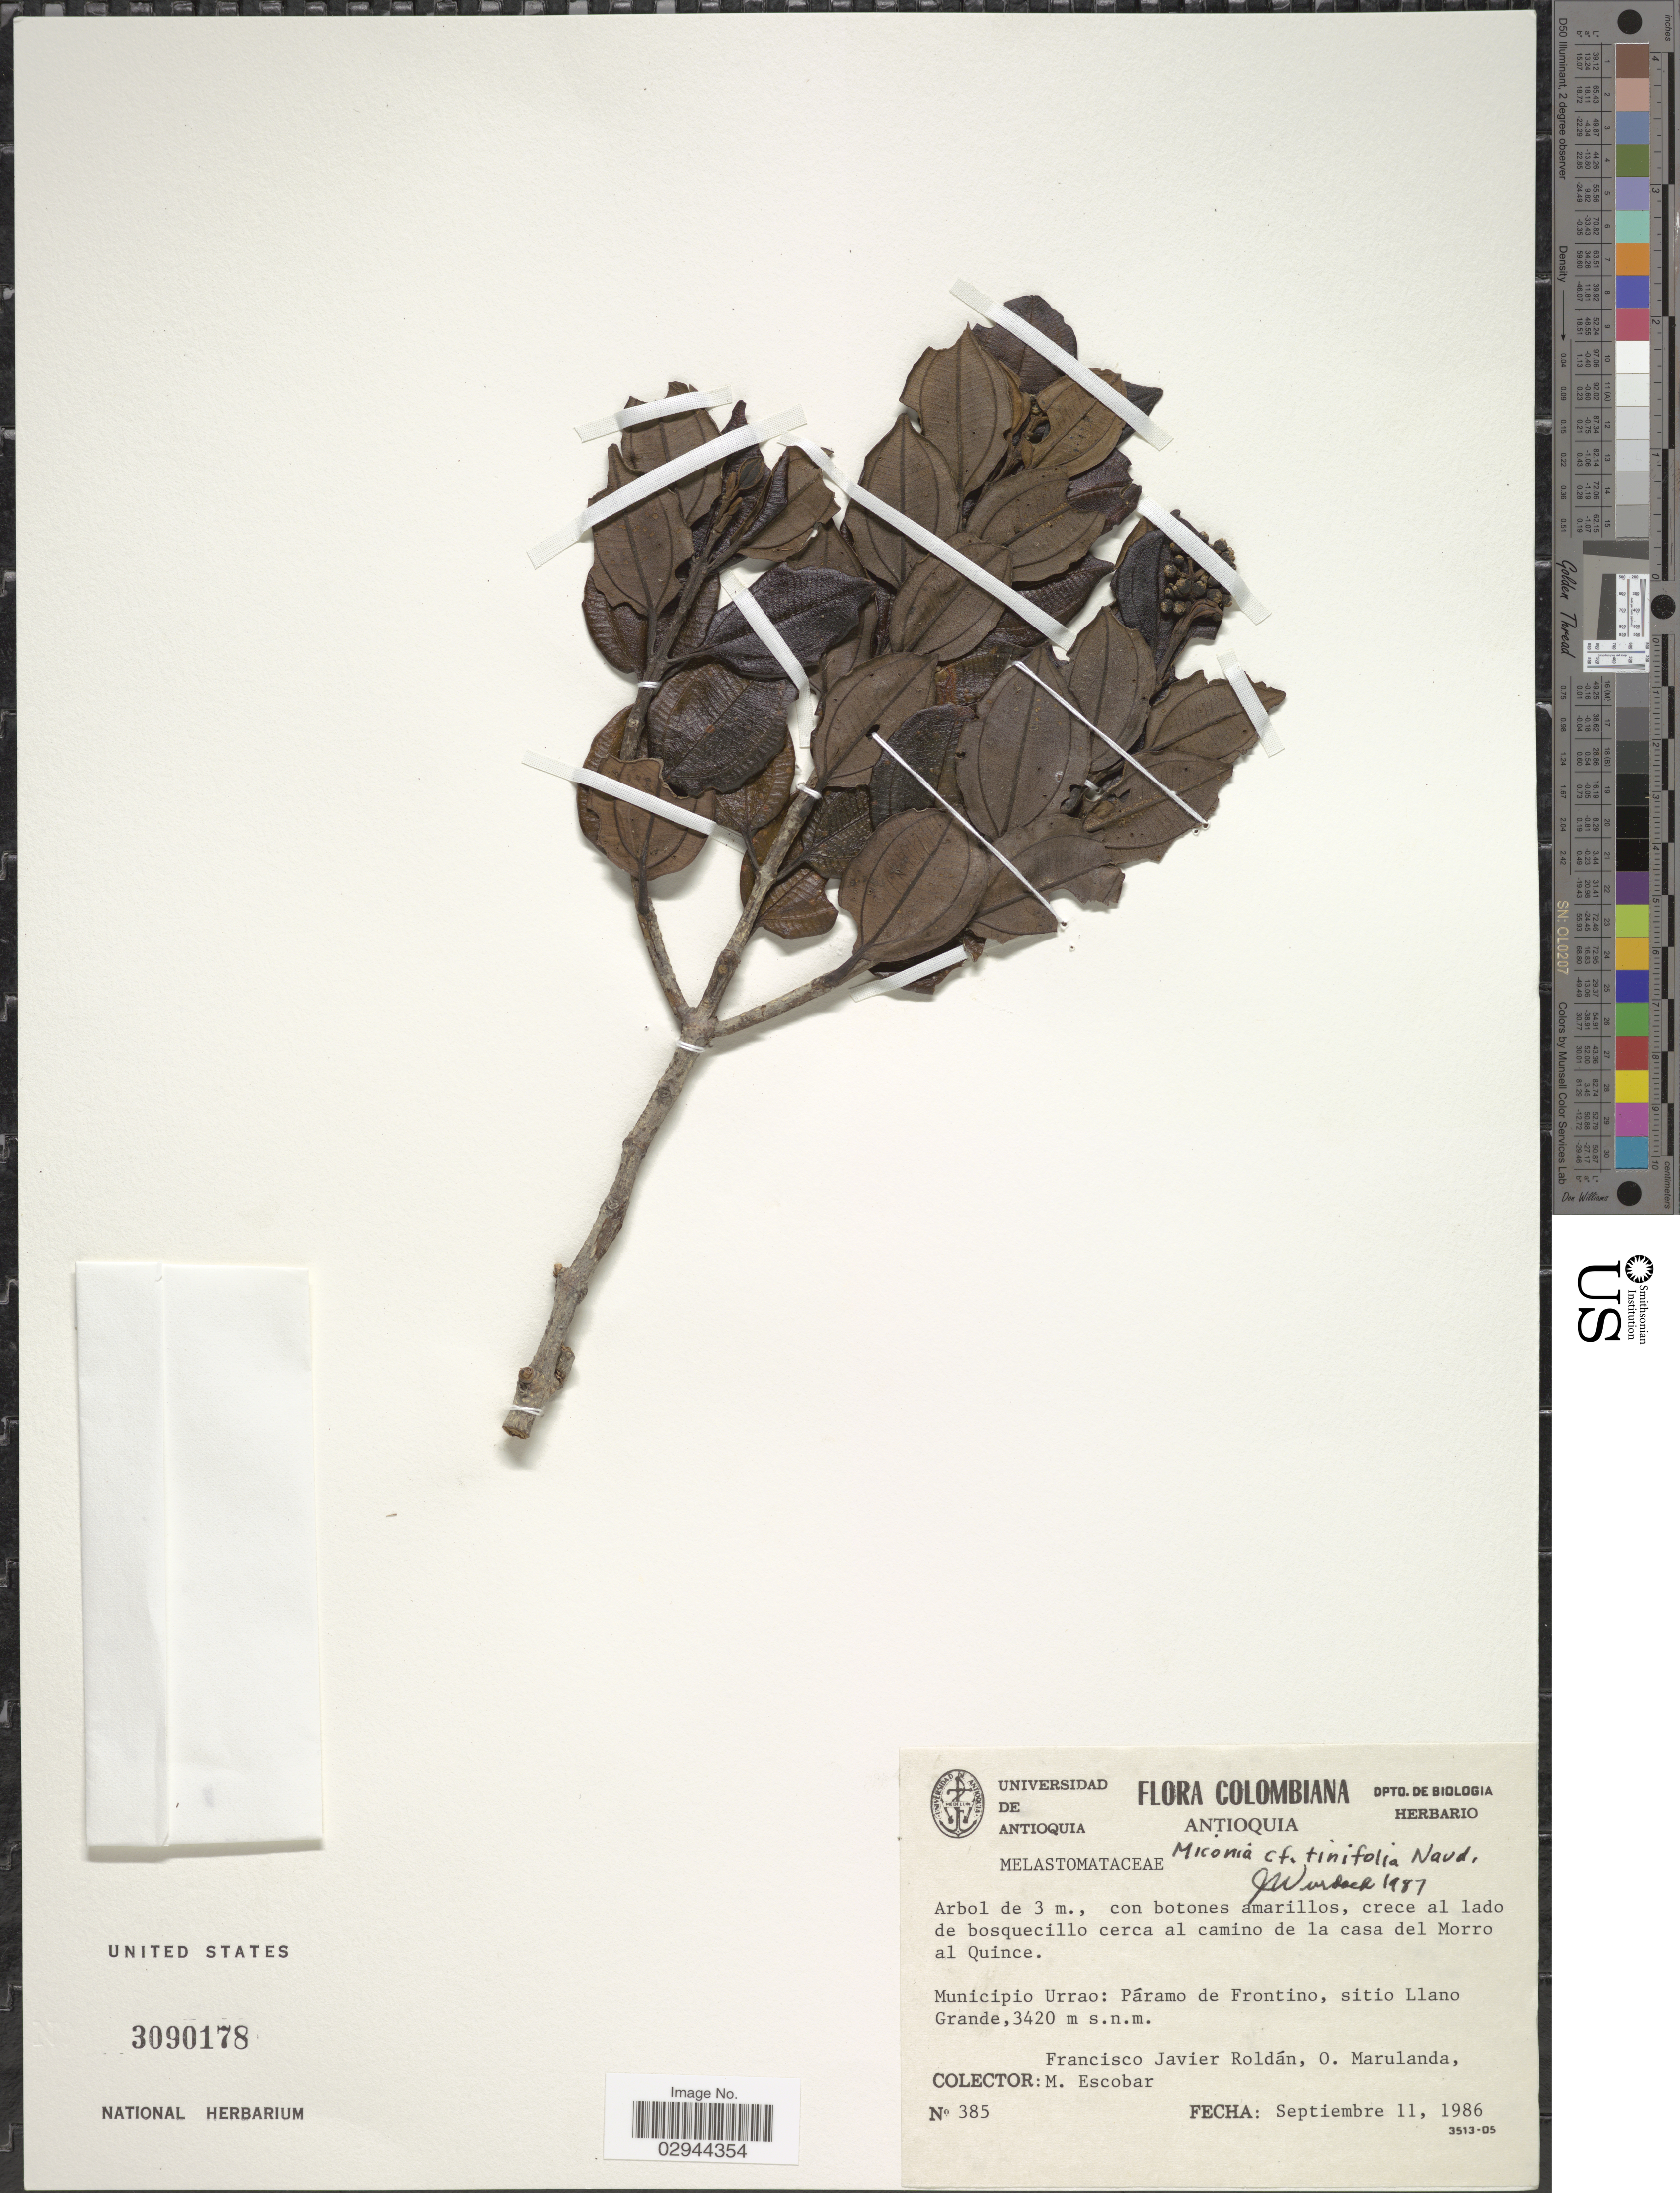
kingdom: Plantae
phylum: Tracheophyta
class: Magnoliopsida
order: Myrtales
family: Melastomataceae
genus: Miconia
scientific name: Miconia tinifolia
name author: Naudin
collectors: F. J. Roldán, O. Marulanda & M. Escobar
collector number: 385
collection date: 1986-09-11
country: Colombia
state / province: Antioquia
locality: Municipio Urrao: Páramo de Frontino, sitio Llano Grande.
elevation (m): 3420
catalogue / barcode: US 3090178